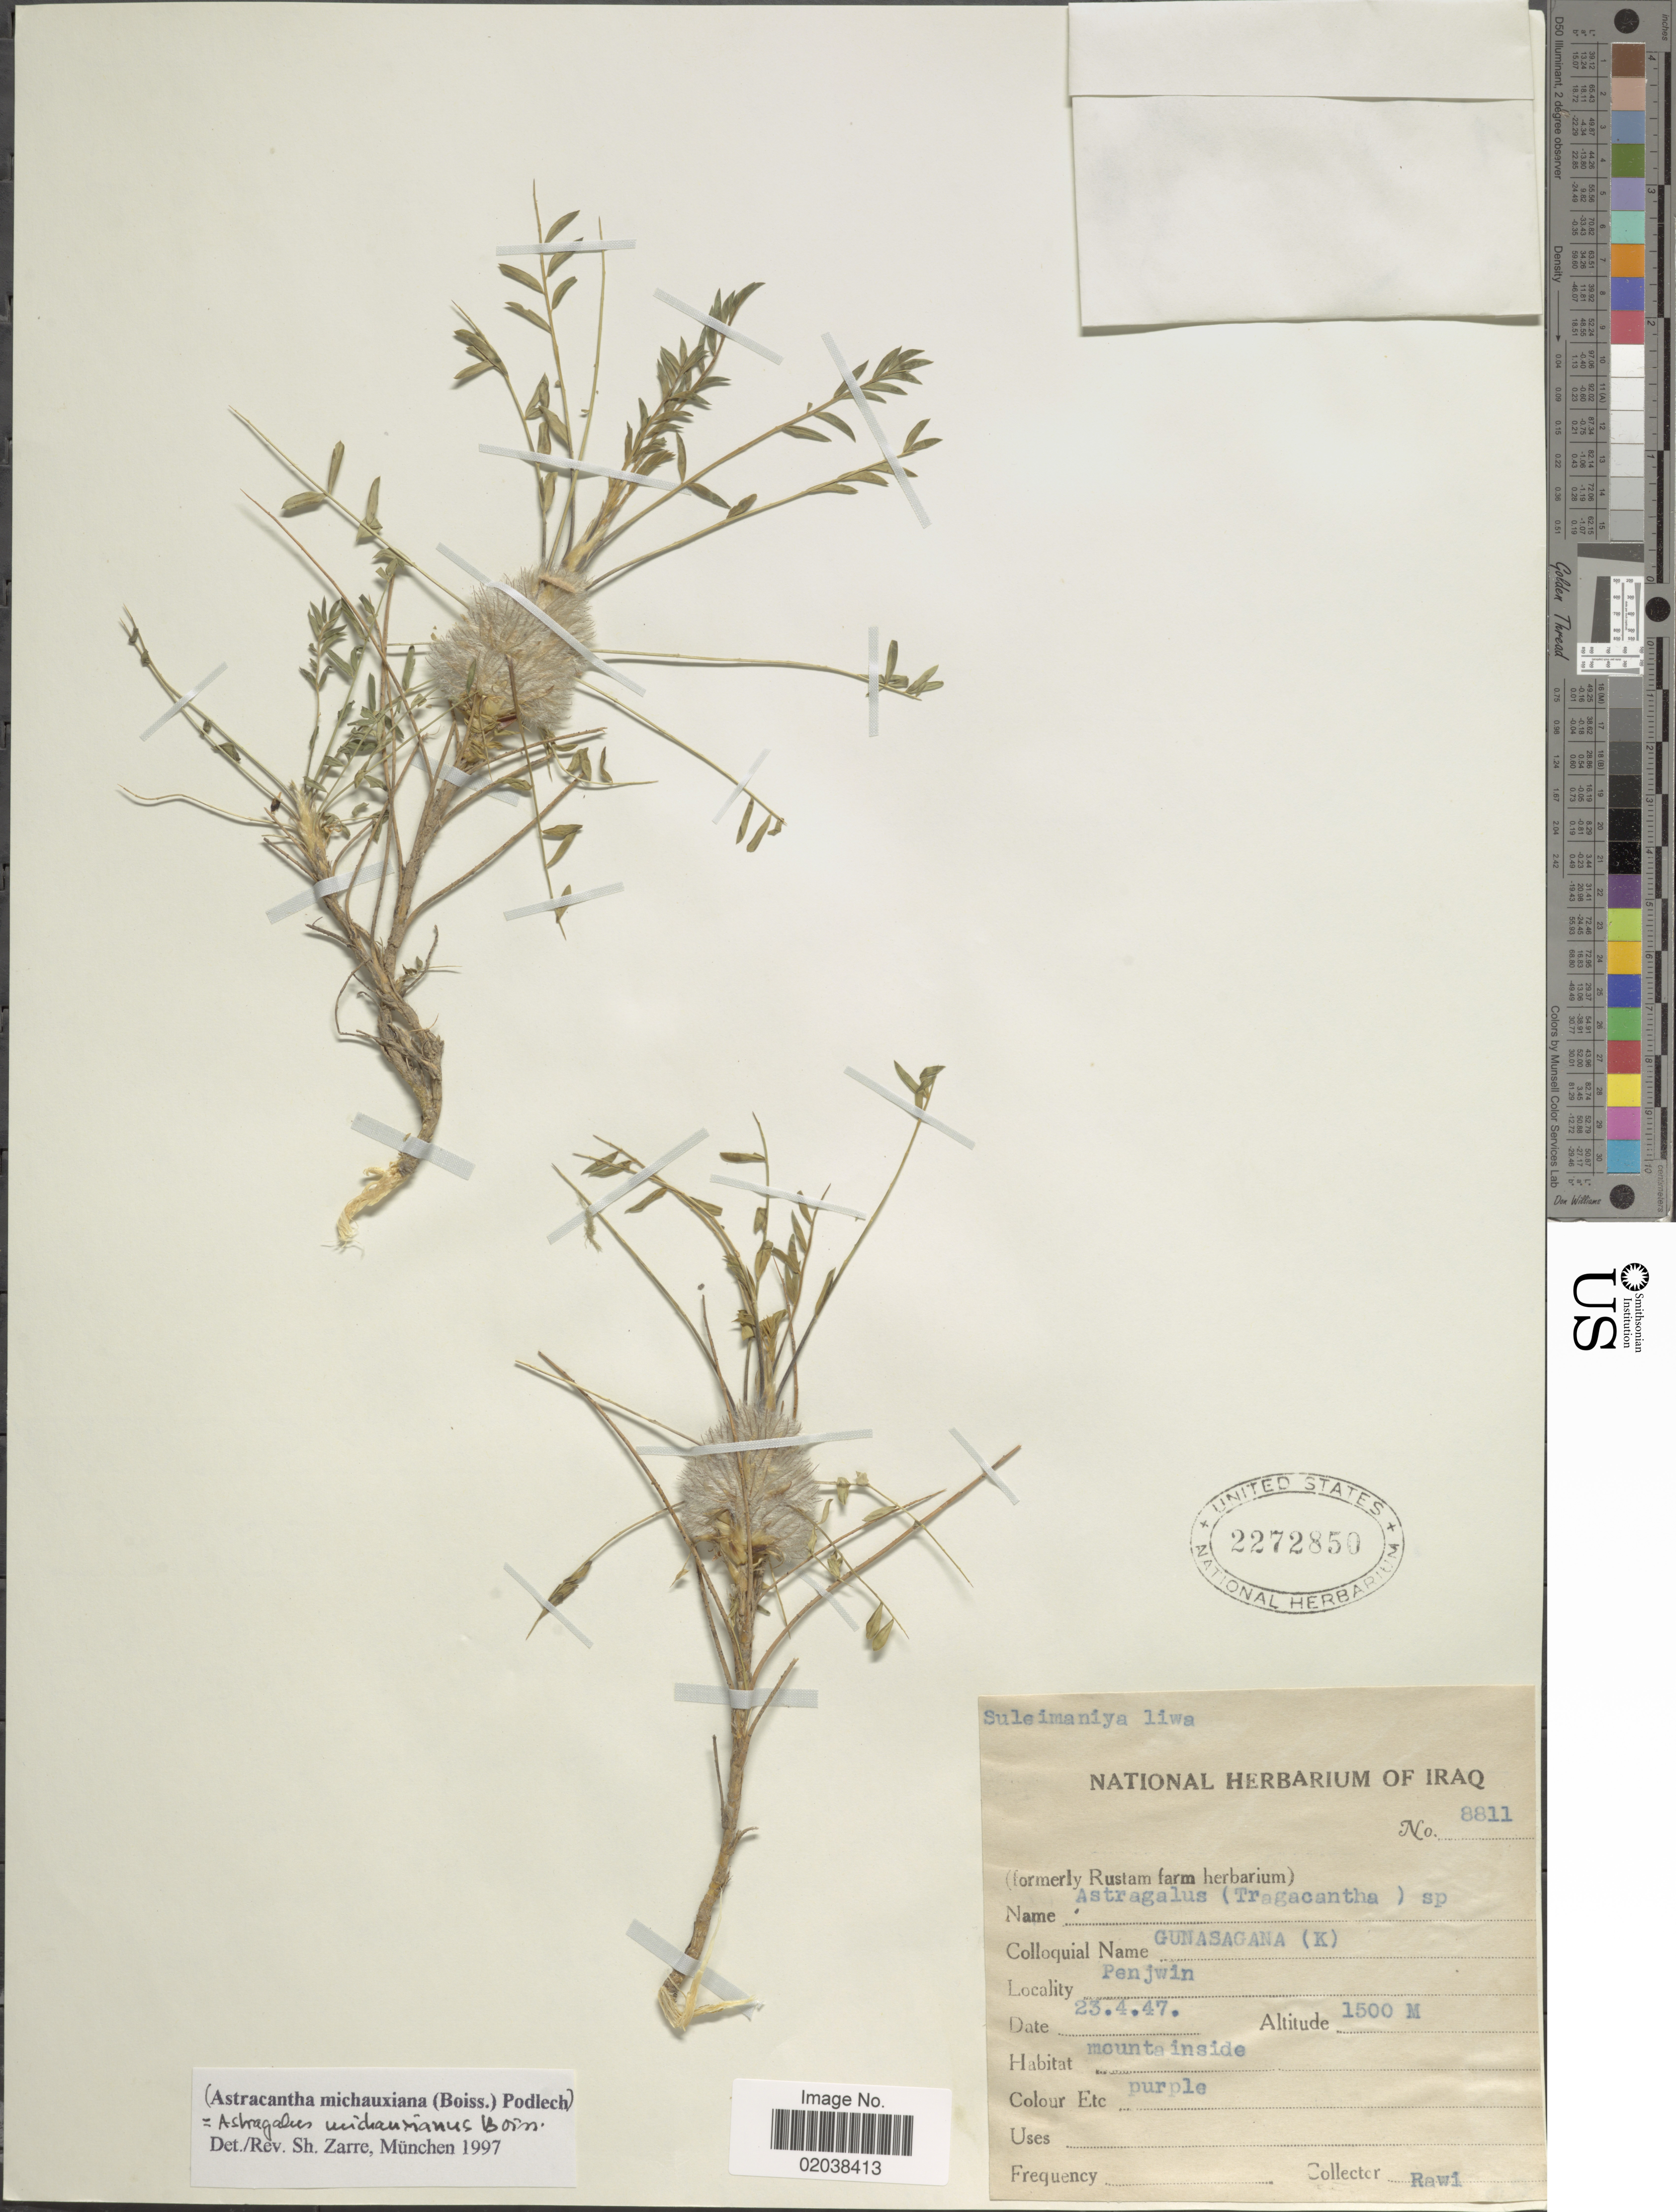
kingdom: Plantae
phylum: Tracheophyta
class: Magnoliopsida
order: Fabales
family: Fabaceae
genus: Astragalus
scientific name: Astragalus michauxianus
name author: Boiss.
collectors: -. Rawi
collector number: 8811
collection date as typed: Transcribed d/m/y: 23/4/47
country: Iraq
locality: Penjwin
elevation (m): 1500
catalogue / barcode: US 2272850